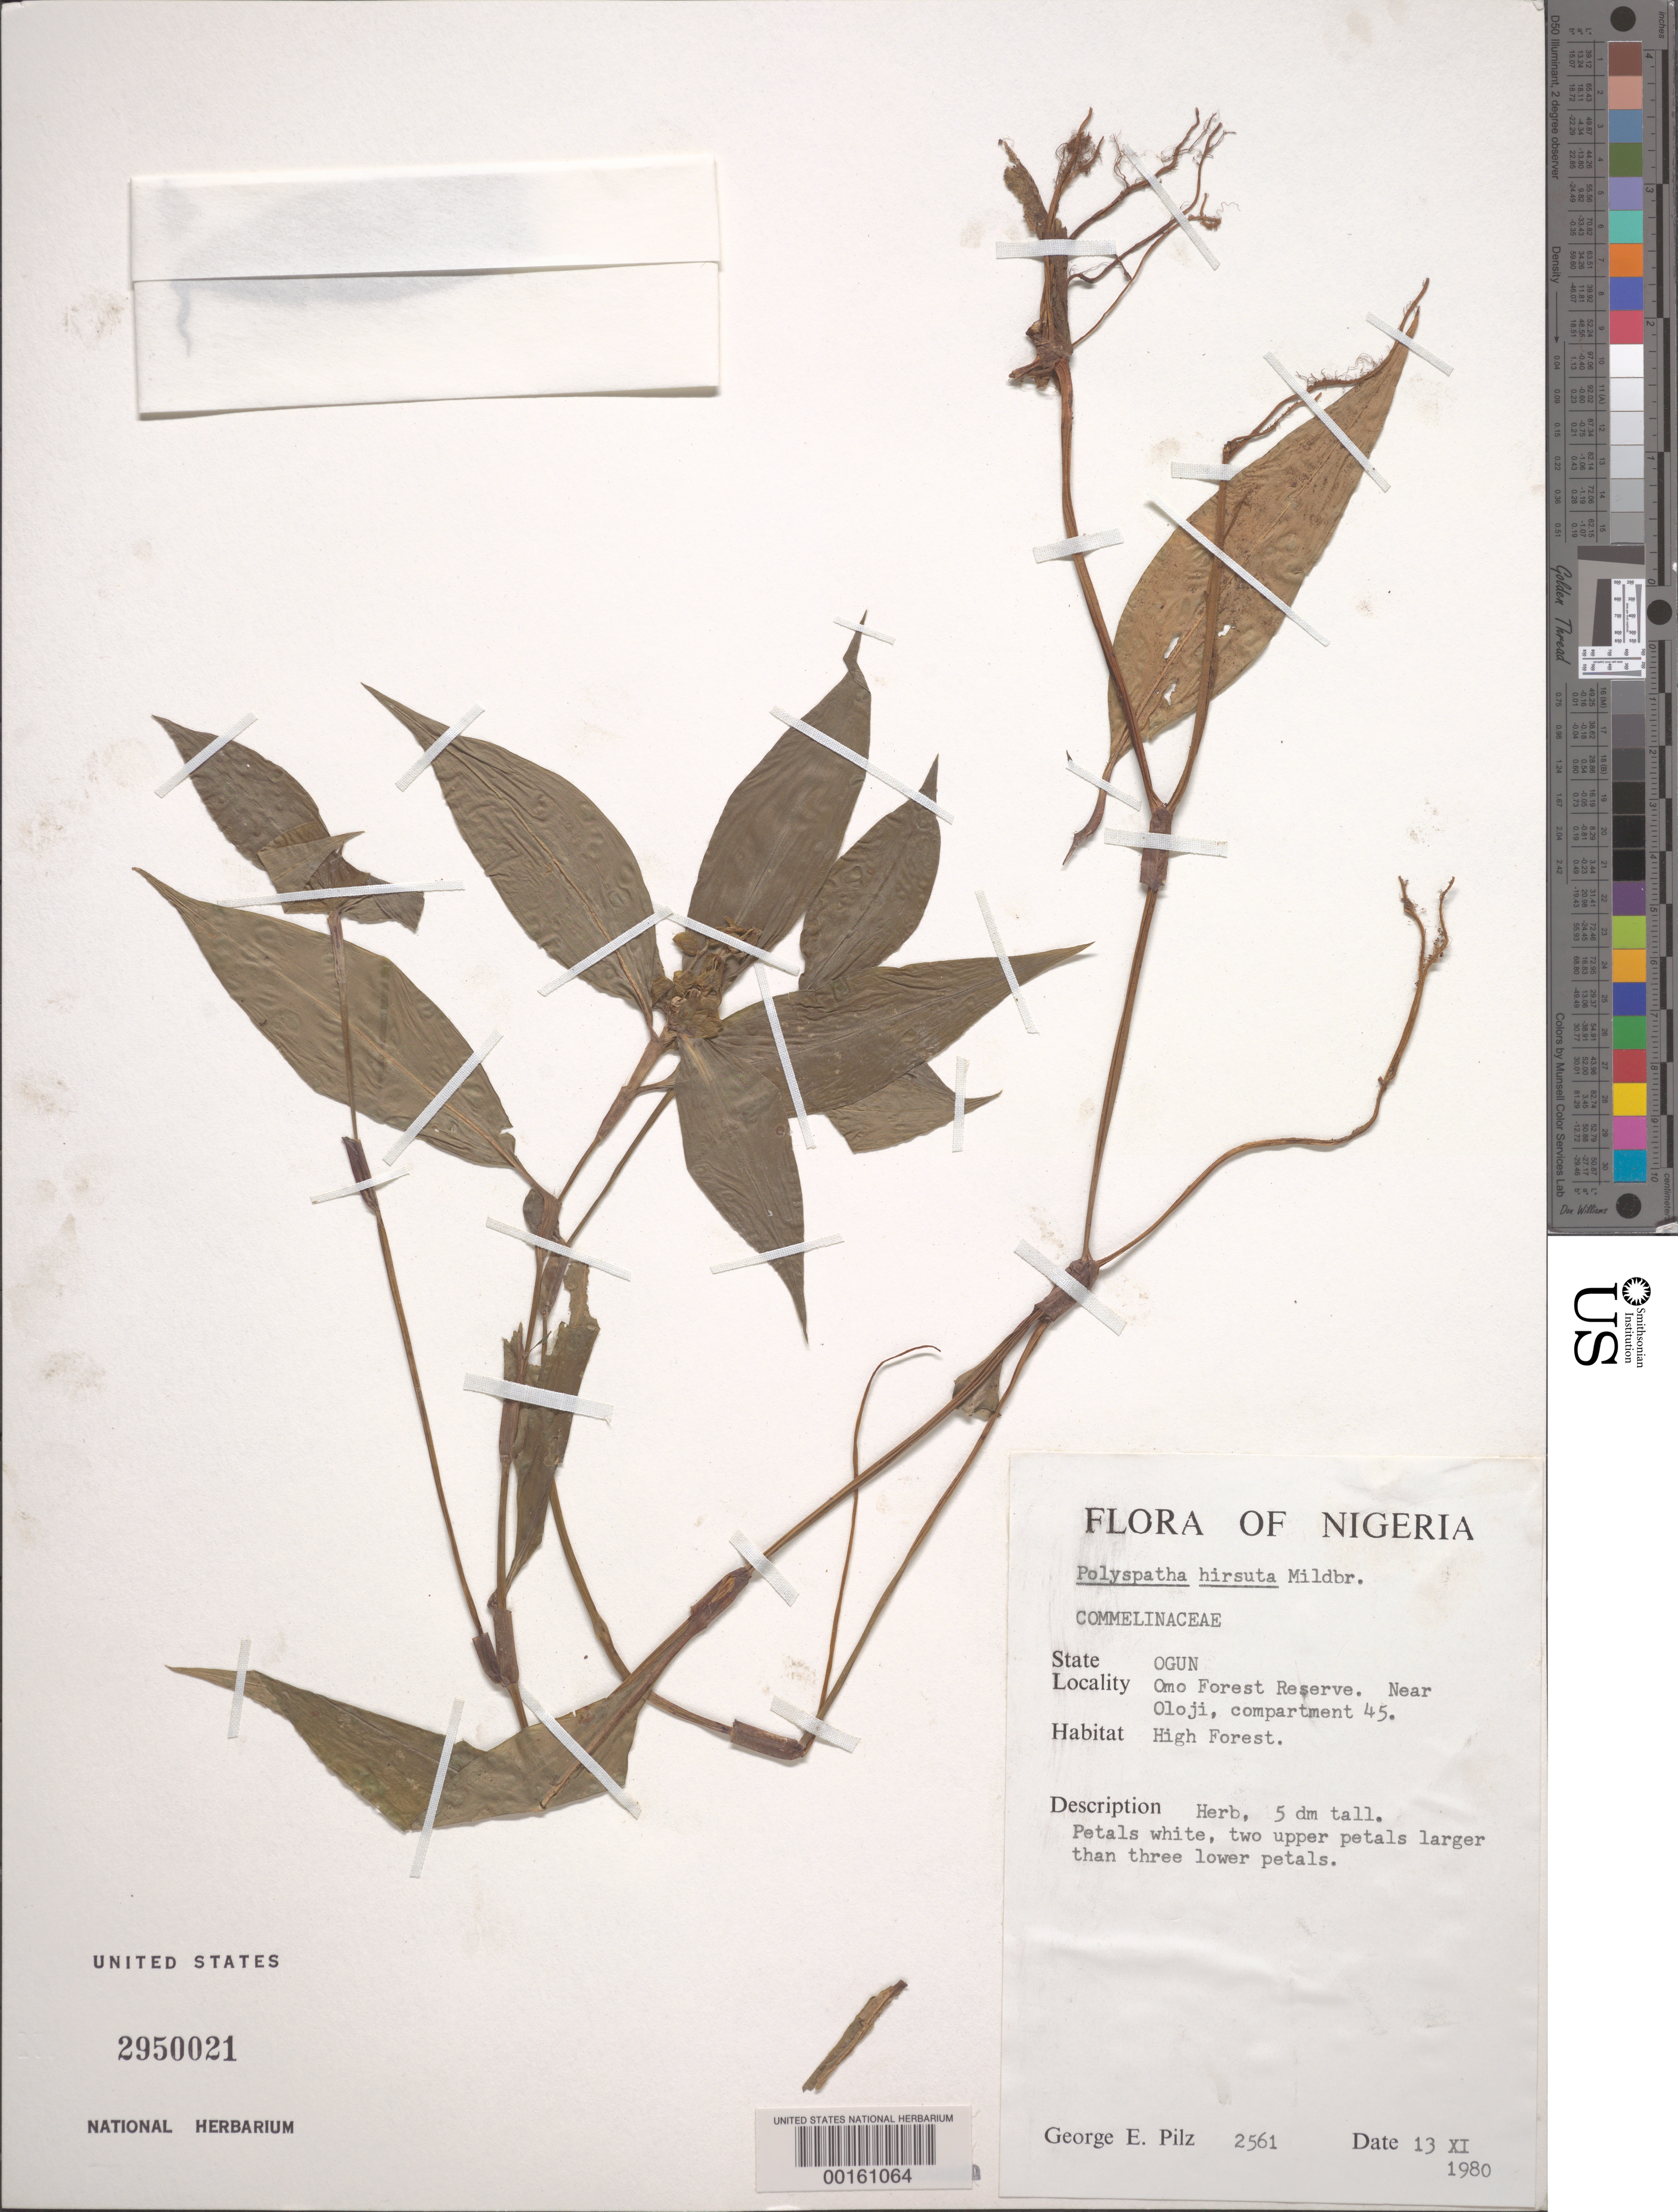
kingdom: Plantae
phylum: Tracheophyta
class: Liliopsida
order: Commelinales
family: Commelinaceae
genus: Polyspatha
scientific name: Polyspatha hirsuta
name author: Mildbr.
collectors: G. E. Pilz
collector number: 2561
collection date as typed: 13 Nov 1980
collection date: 1980-11-13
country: Nigeria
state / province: Ogun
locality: Omo forest reserve, near oloji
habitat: High forest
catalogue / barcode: US 2950021